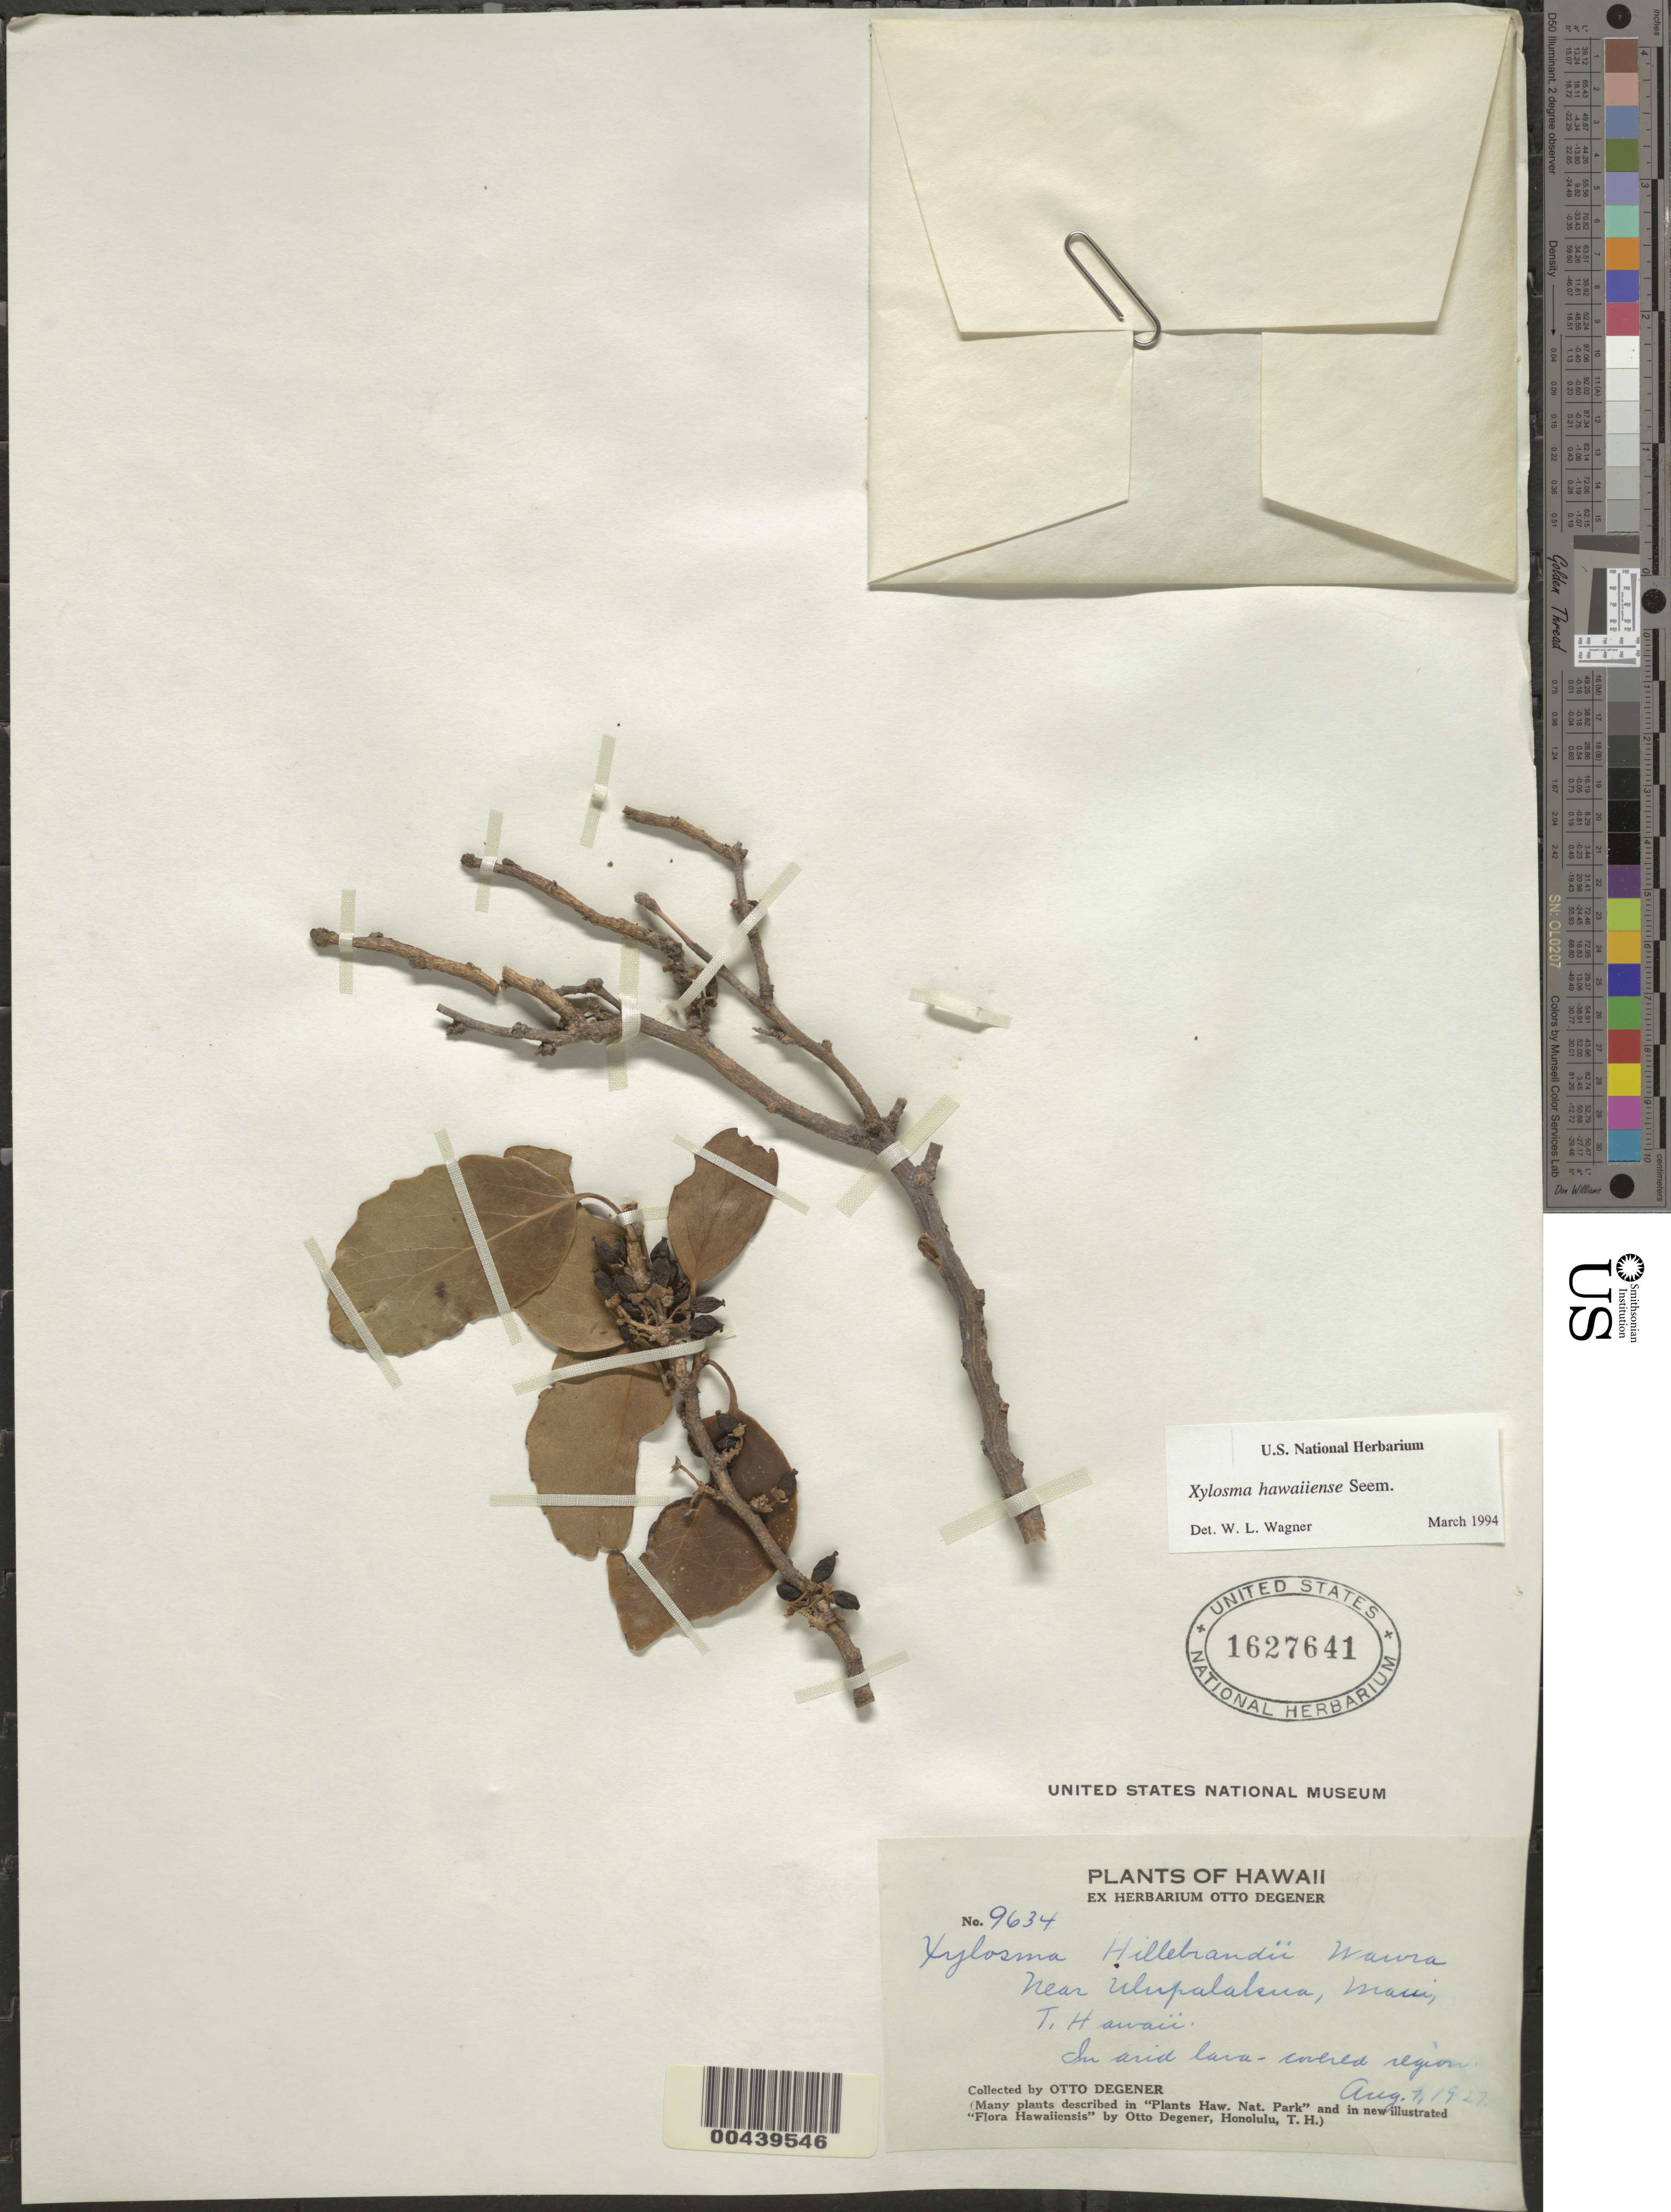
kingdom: Plantae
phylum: Tracheophyta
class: Magnoliopsida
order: Malpighiales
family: Salicaceae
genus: Xylosma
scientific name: Xylosma hawaiensis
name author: Seem.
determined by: Wagner, W. L., (BOT), Smithsonian Institution - National Museum of Natural History (UNITED STATES)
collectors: O. Degener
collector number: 9634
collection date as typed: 7 Aug 1927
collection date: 1927-08-07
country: United States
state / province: Hawaii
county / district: Maui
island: Maui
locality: Near Ulupalakua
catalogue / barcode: US 1627641